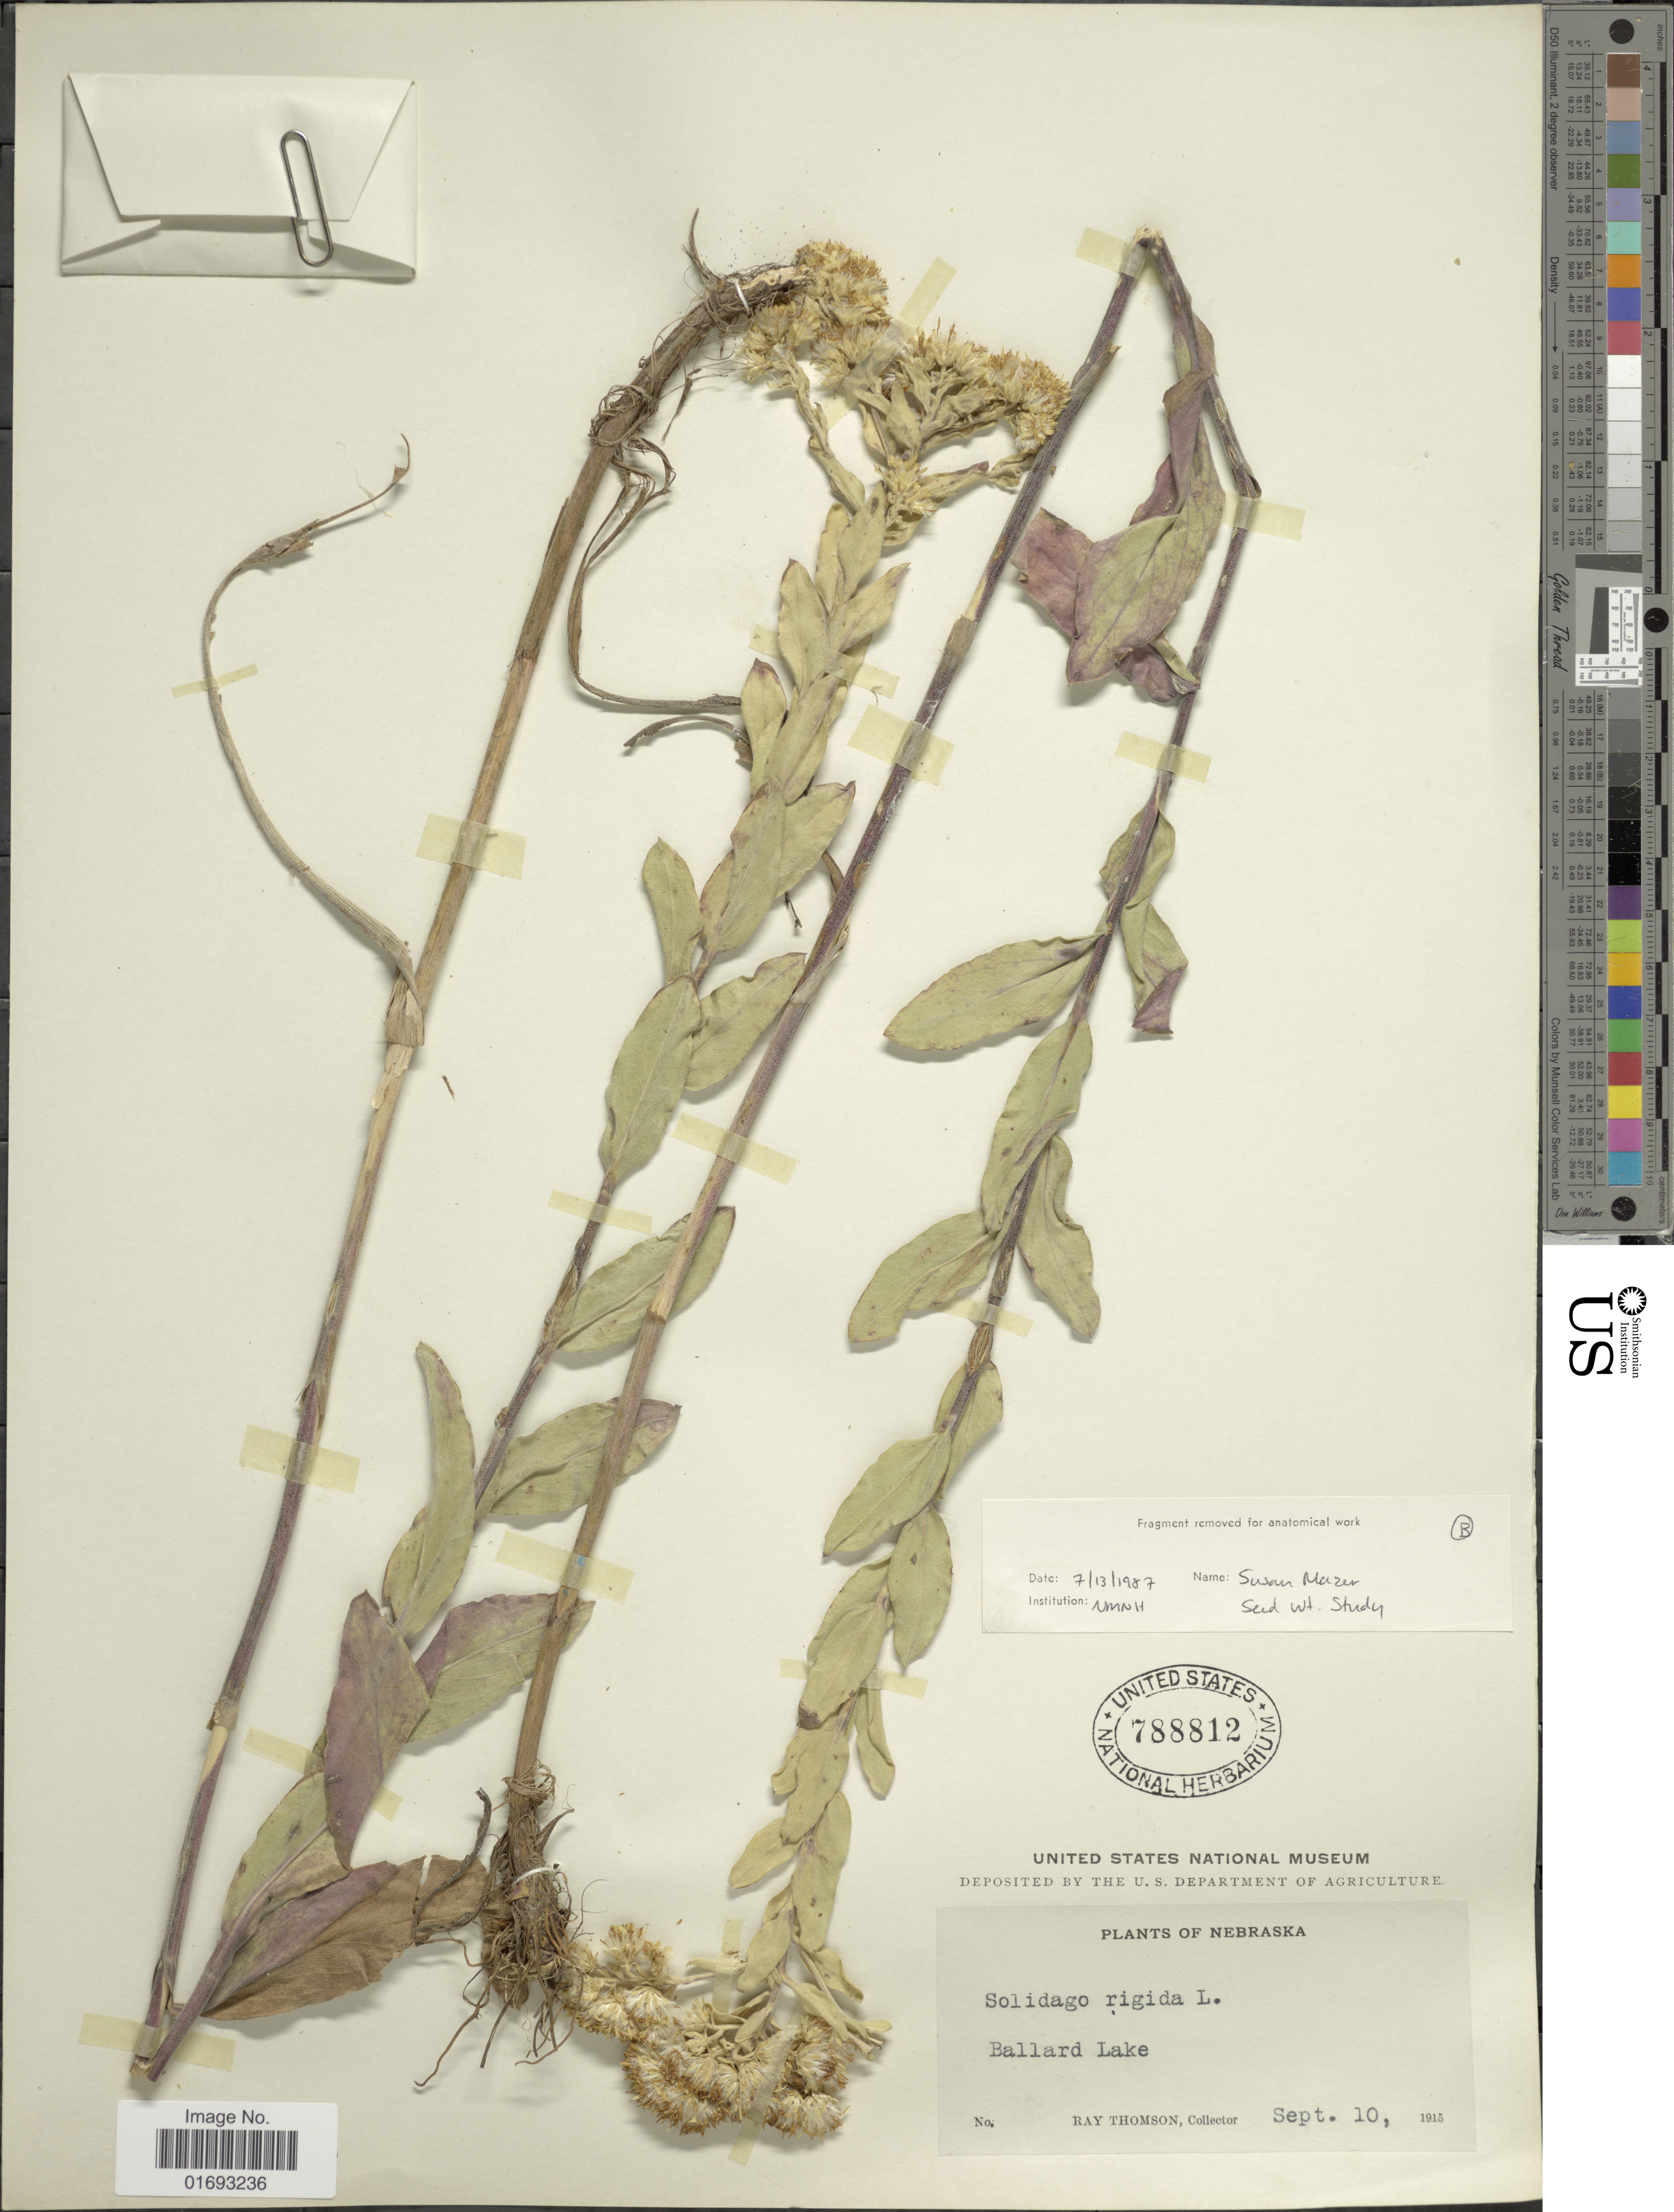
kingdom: Plantae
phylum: Tracheophyta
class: Magnoliopsida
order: Asterales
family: Asteraceae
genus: Oligoneuron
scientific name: Oligoneuron rigidum var. humile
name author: (Porter) G.L. Nesom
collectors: R. Thomson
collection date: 1915-09-10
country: United States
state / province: Nebraska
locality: Ballard Lake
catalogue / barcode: US 788812